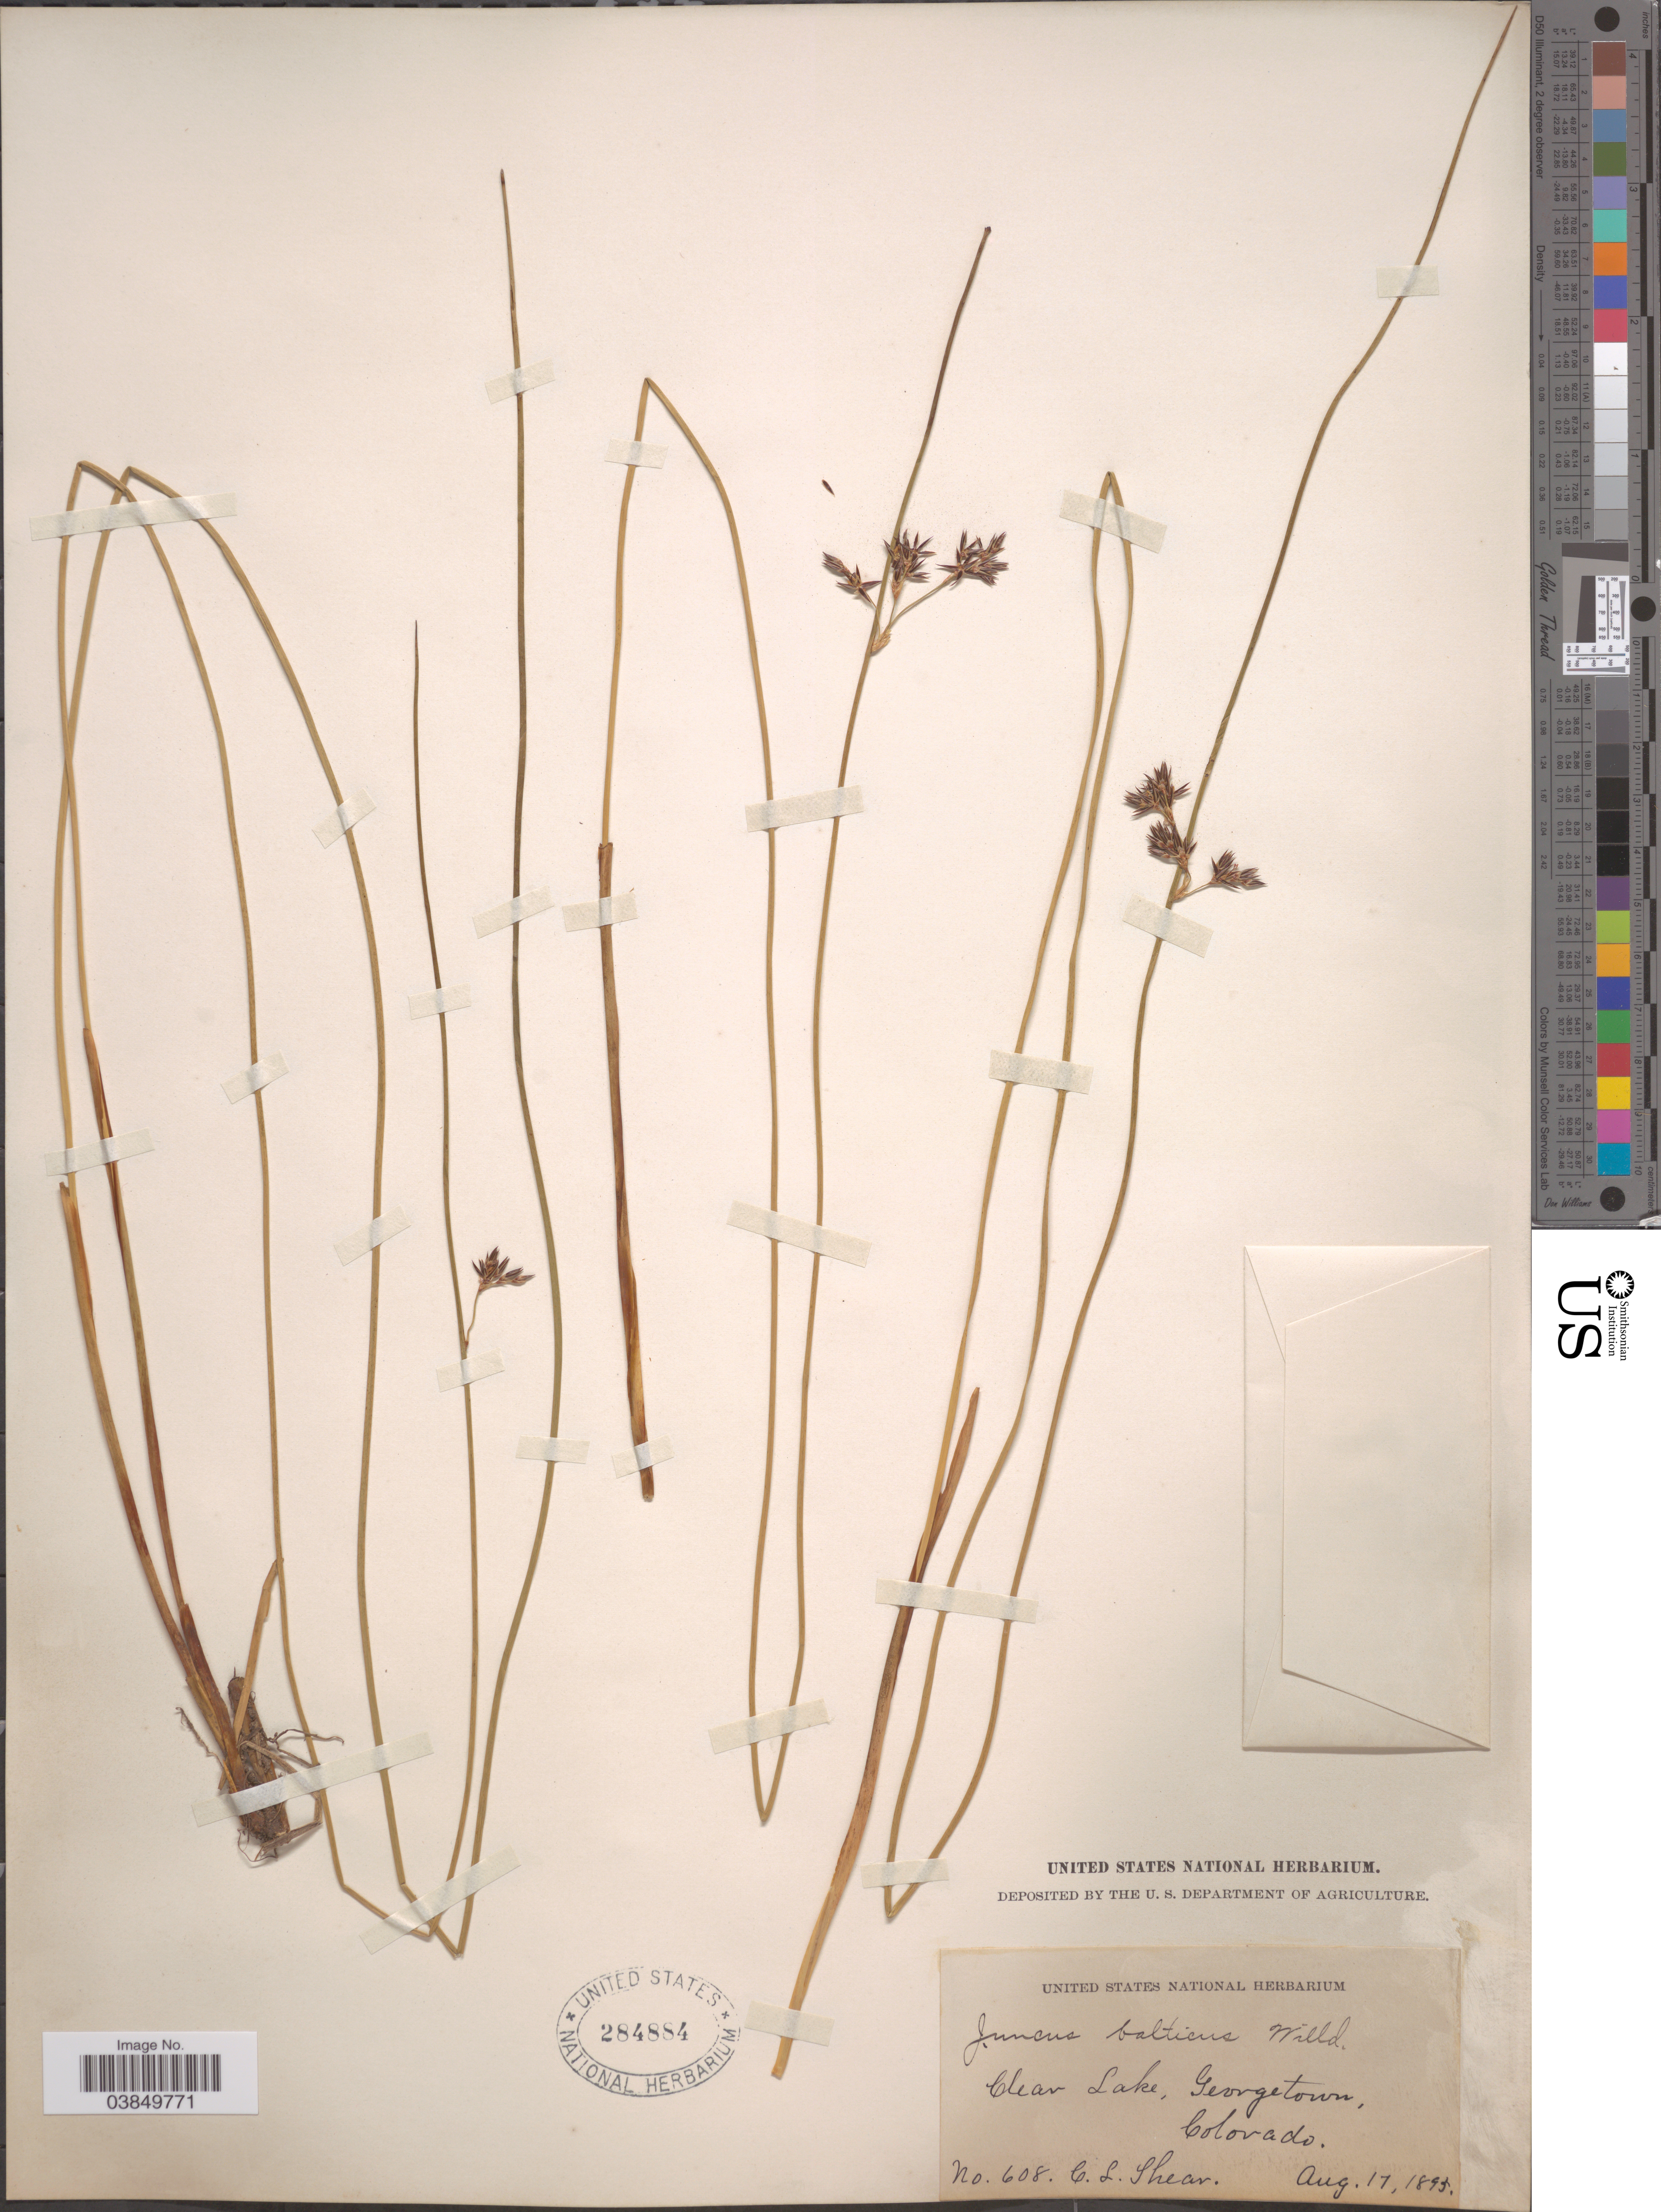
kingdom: Plantae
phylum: Tracheophyta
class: Liliopsida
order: Poales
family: Juncaceae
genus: Juncus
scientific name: Juncus balticus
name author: Willd.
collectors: C. L. Shear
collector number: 608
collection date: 1895-08-17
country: United States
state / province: Colorado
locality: Clear Lake, Georgetown.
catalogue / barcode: US 284884